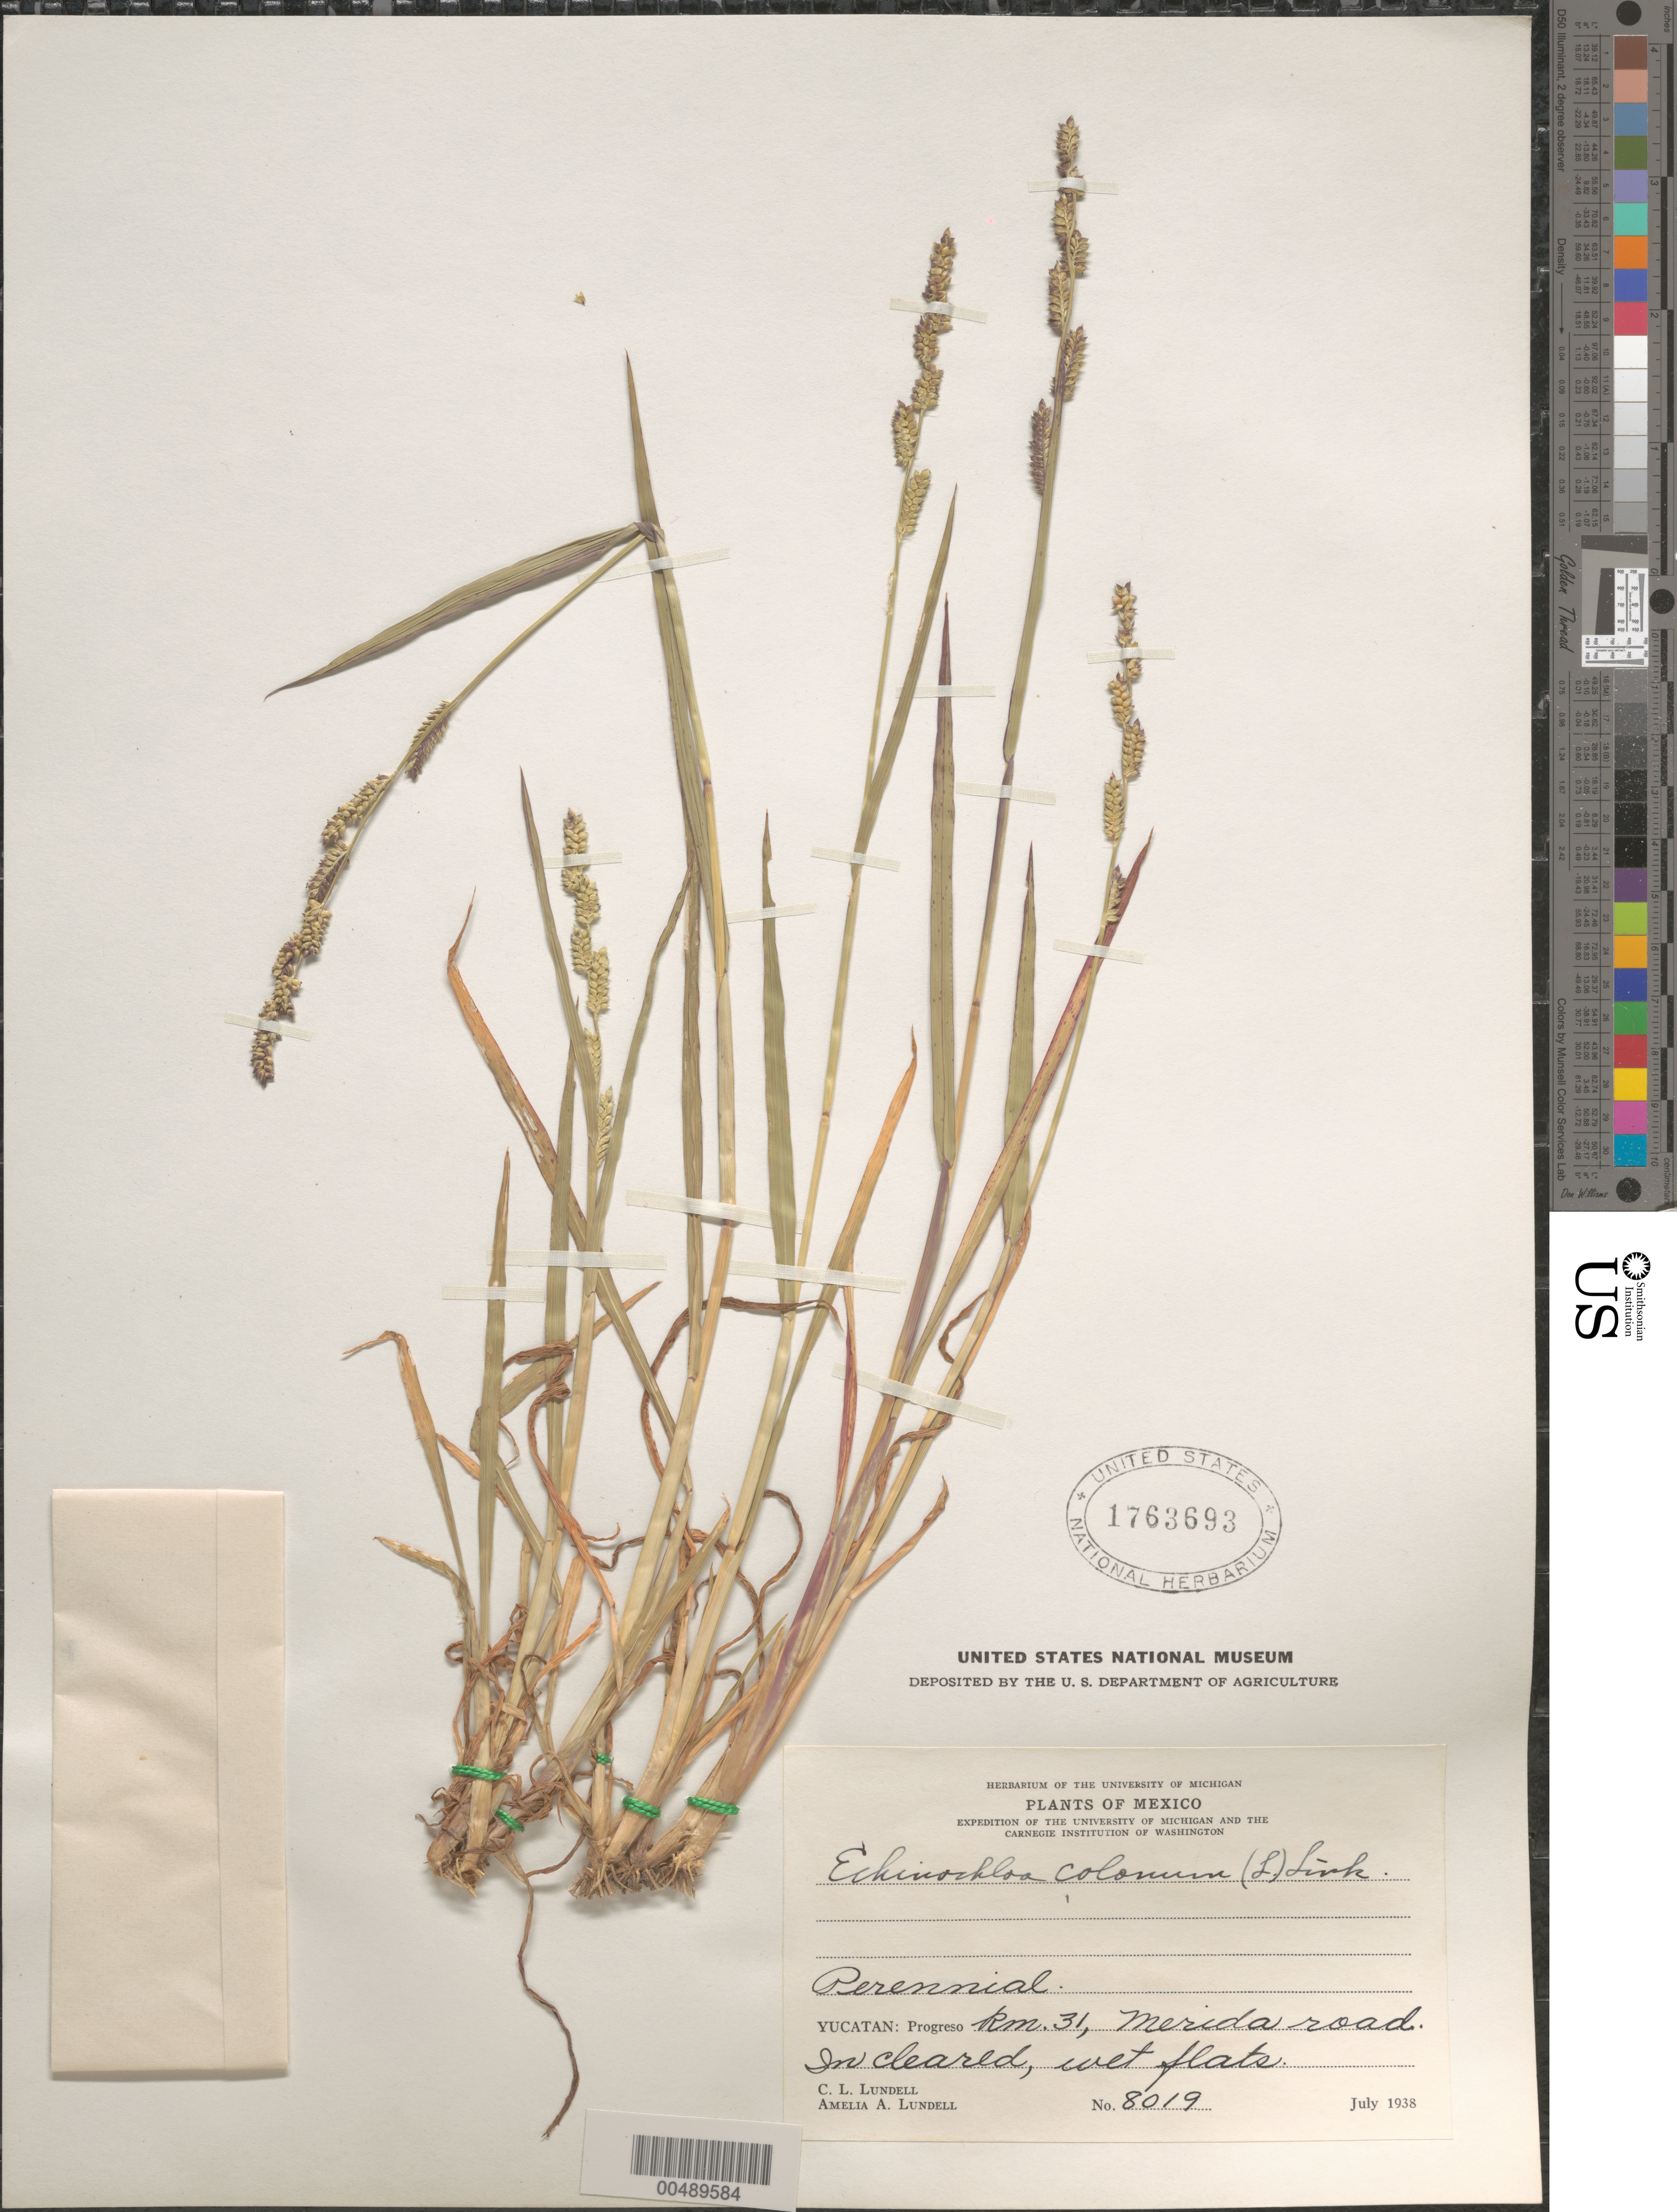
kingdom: Plantae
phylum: Tracheophyta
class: Liliopsida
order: Poales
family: Poaceae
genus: Echinochloa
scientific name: Echinochloa colona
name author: (L.) Link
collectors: C. L. Lundell & A. A. Lundell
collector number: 8019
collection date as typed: Jul 1938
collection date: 1938-07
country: Mexico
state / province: Yucatan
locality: Progreso, KM 31, Merida rd.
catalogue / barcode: US 1763693